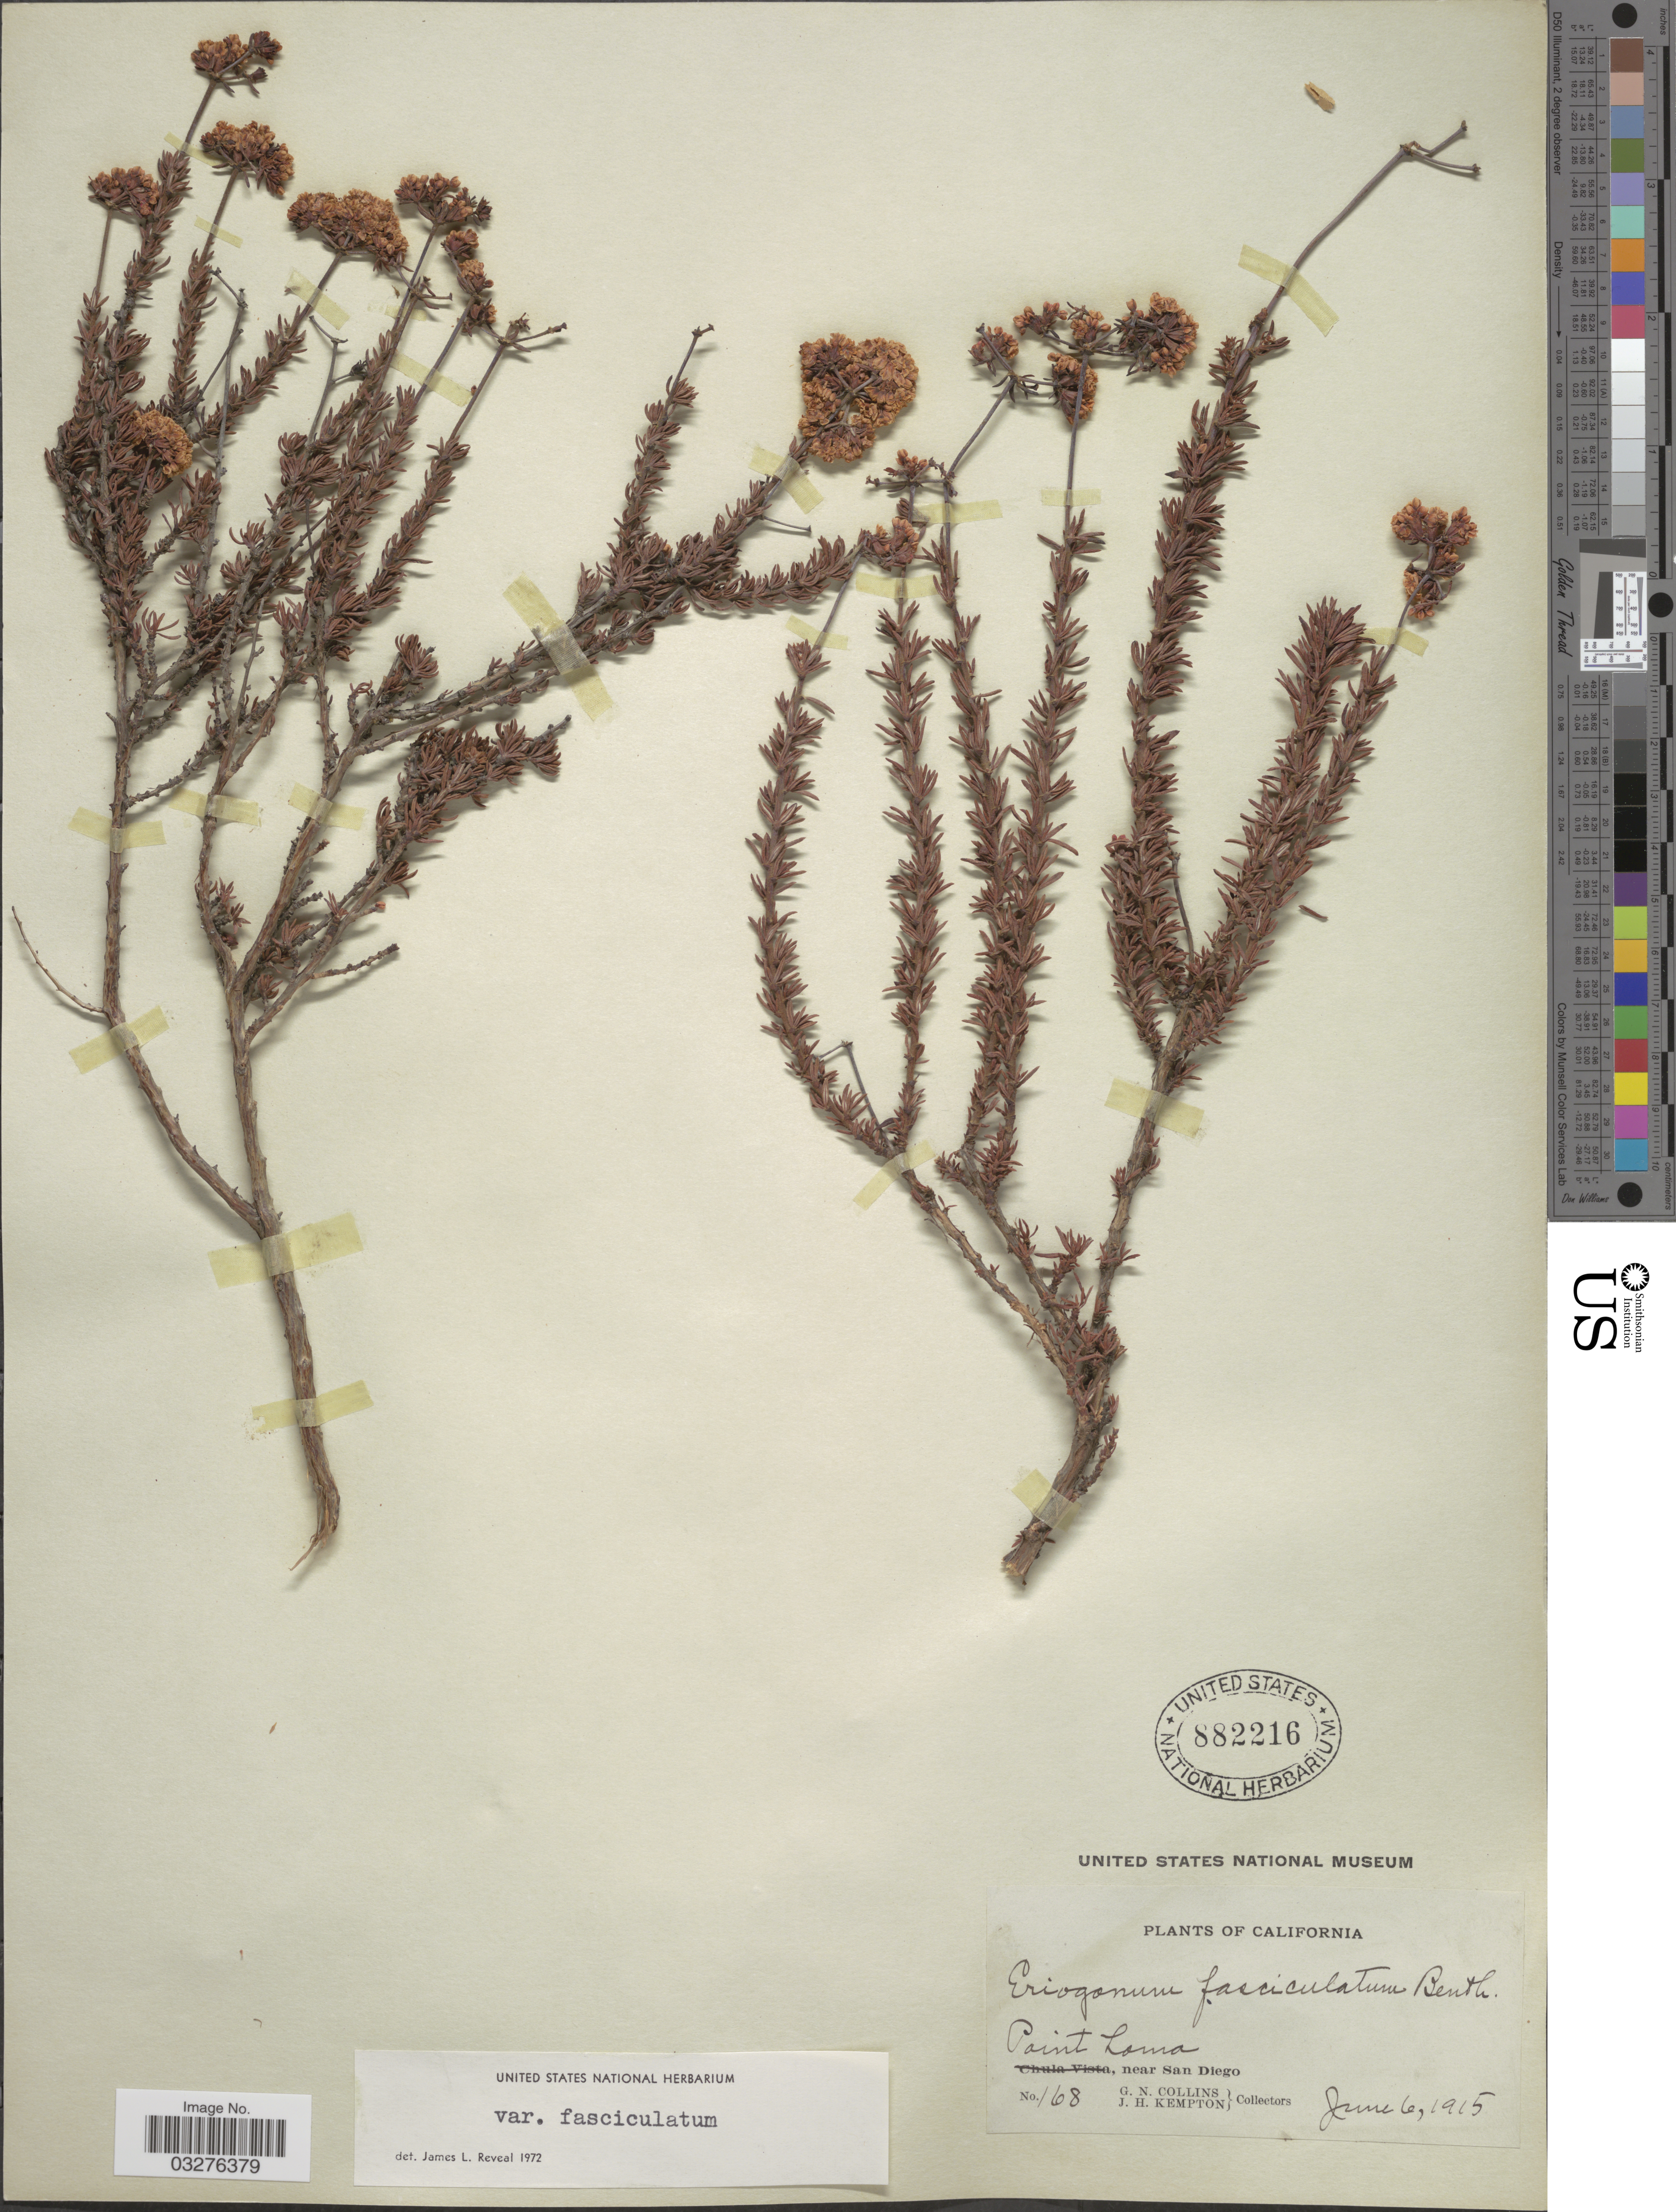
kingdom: Plantae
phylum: Tracheophyta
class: Magnoliopsida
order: Caryophyllales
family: Polygonaceae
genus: Eriogonum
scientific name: Eriogonum fasciculatum var. fasciculatum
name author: Benth.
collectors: G. Collins & J. H. Kempton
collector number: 168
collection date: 1915-06-06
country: United States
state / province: California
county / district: San Diego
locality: Point Loma, near San Diego.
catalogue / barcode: US 882216